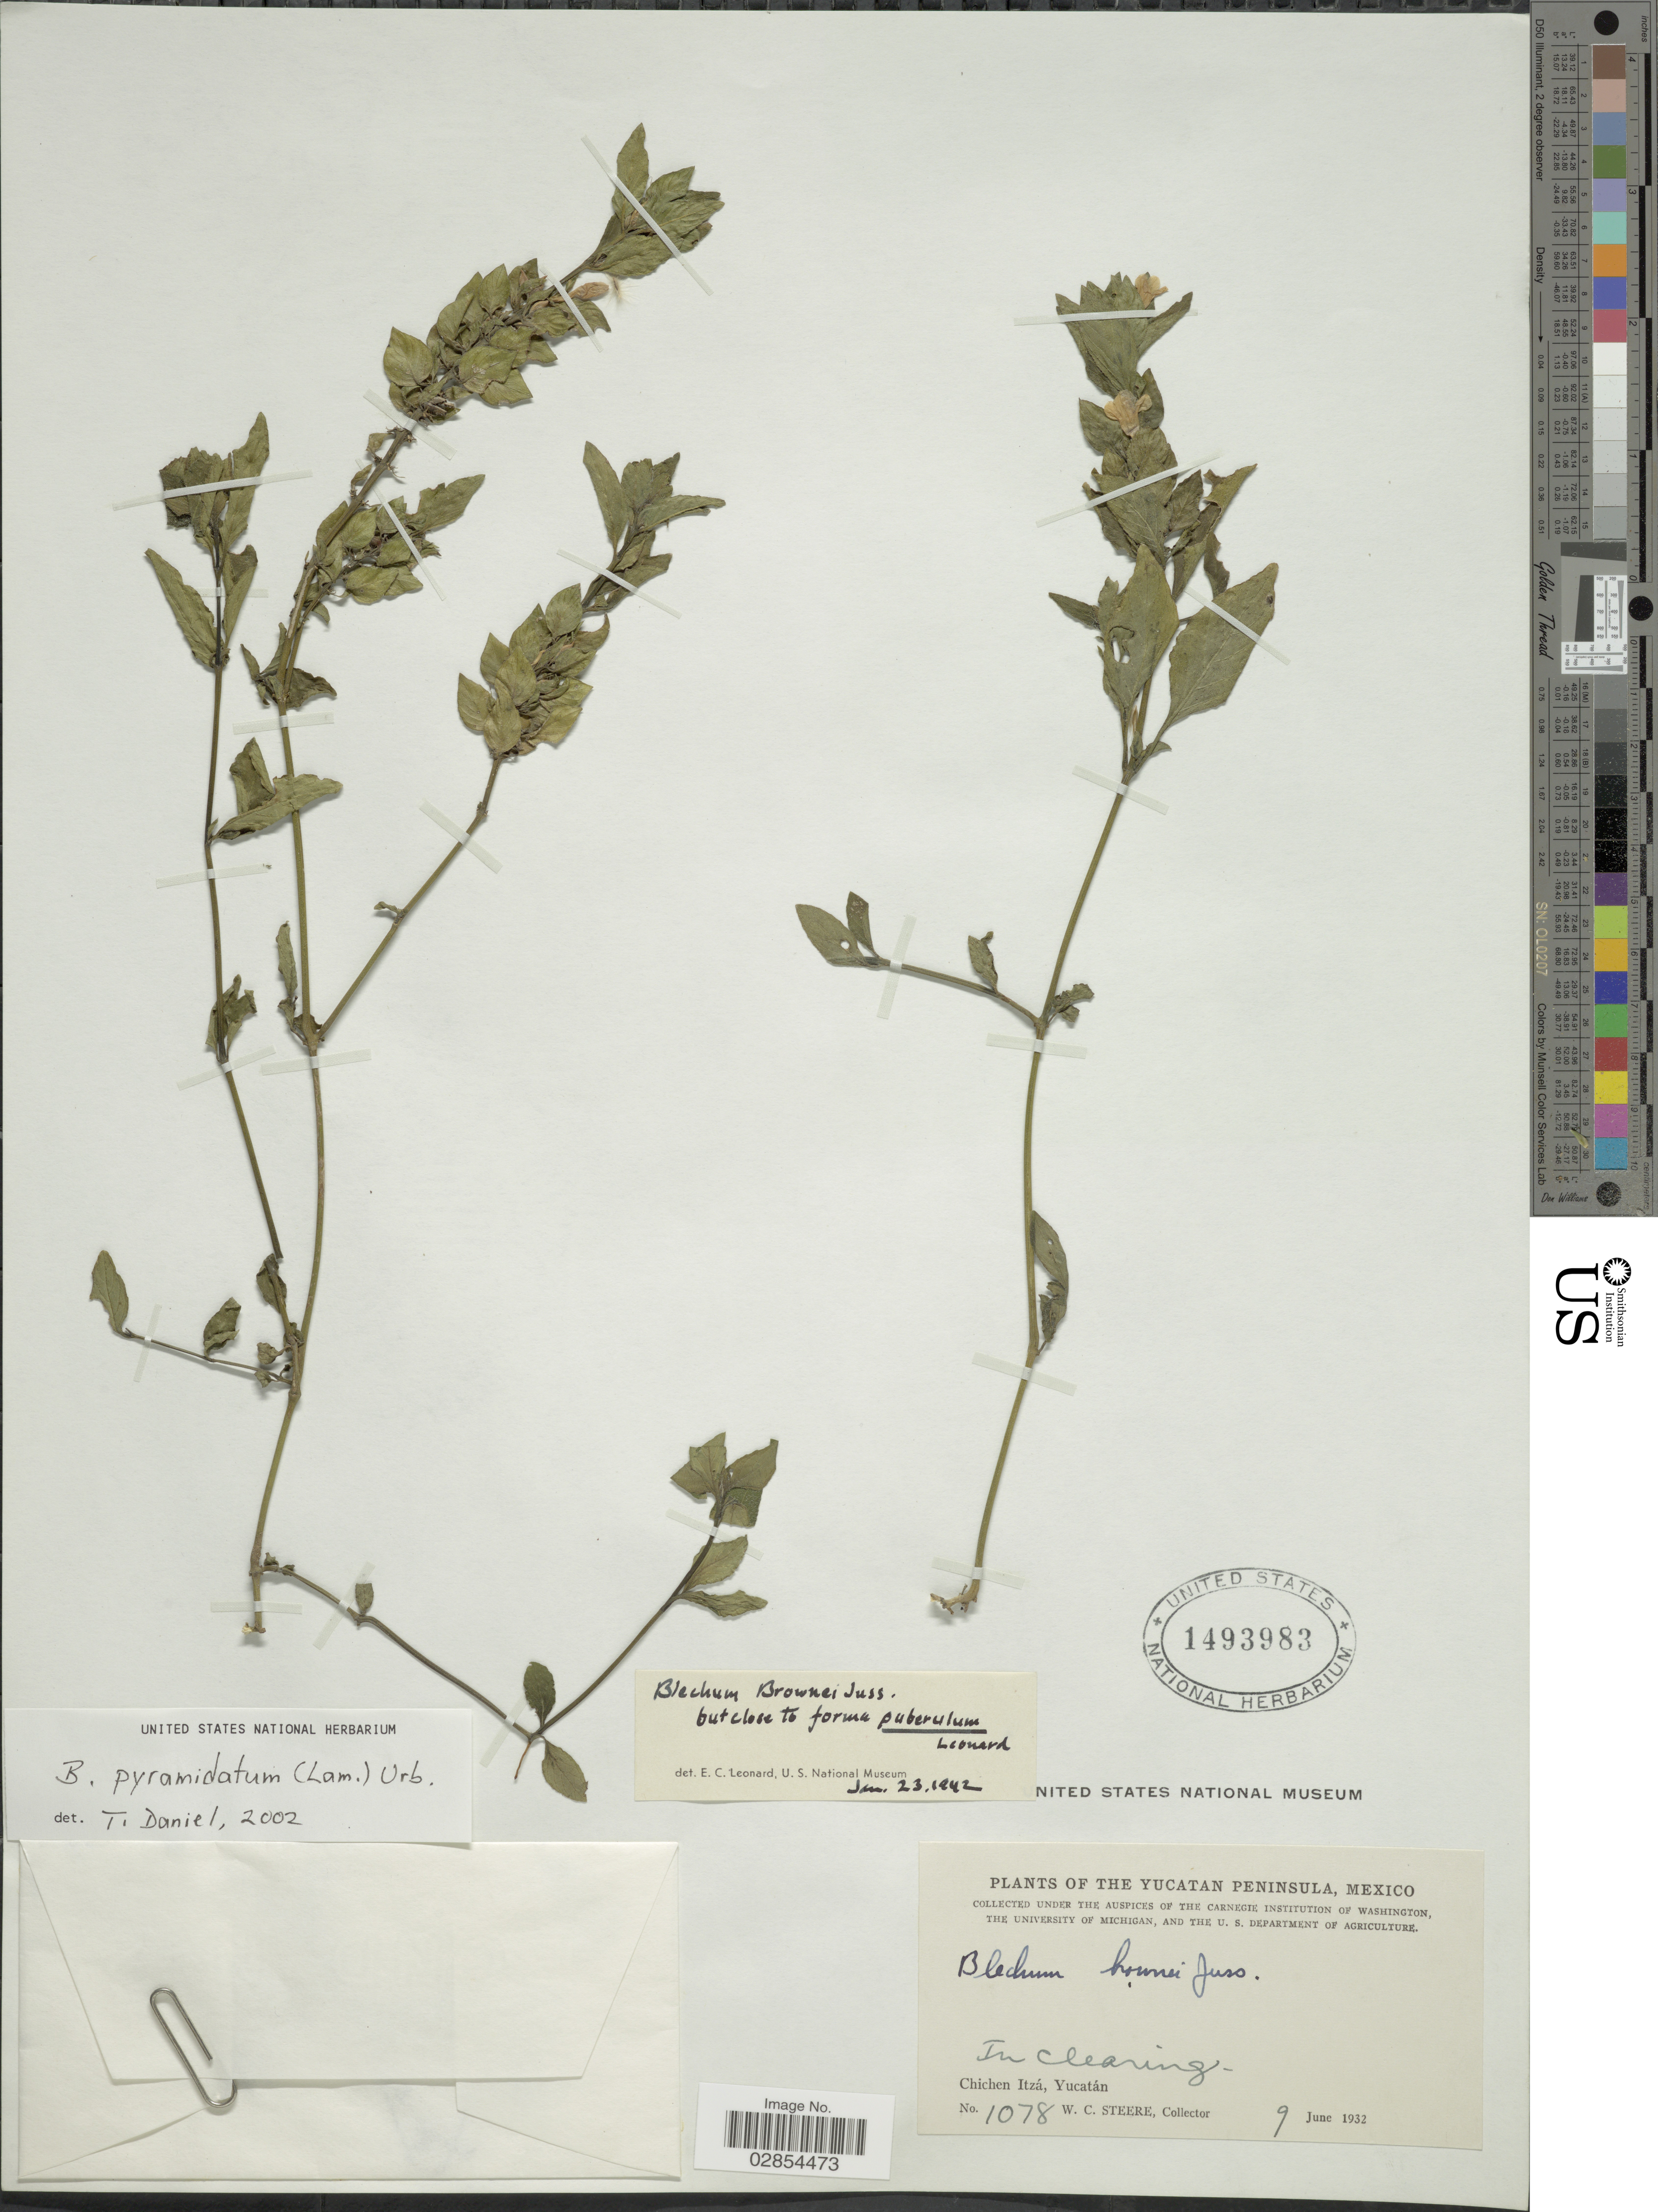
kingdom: Plantae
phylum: Tracheophyta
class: Magnoliopsida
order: Lamiales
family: Acanthaceae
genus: Blechum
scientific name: Blechum brownei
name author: Juss.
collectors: W. C. Steere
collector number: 1078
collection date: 1932-06-09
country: Mexico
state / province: Yucatán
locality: Yucatan Peninsula. Chichen Itzá.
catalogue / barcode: US 1493983